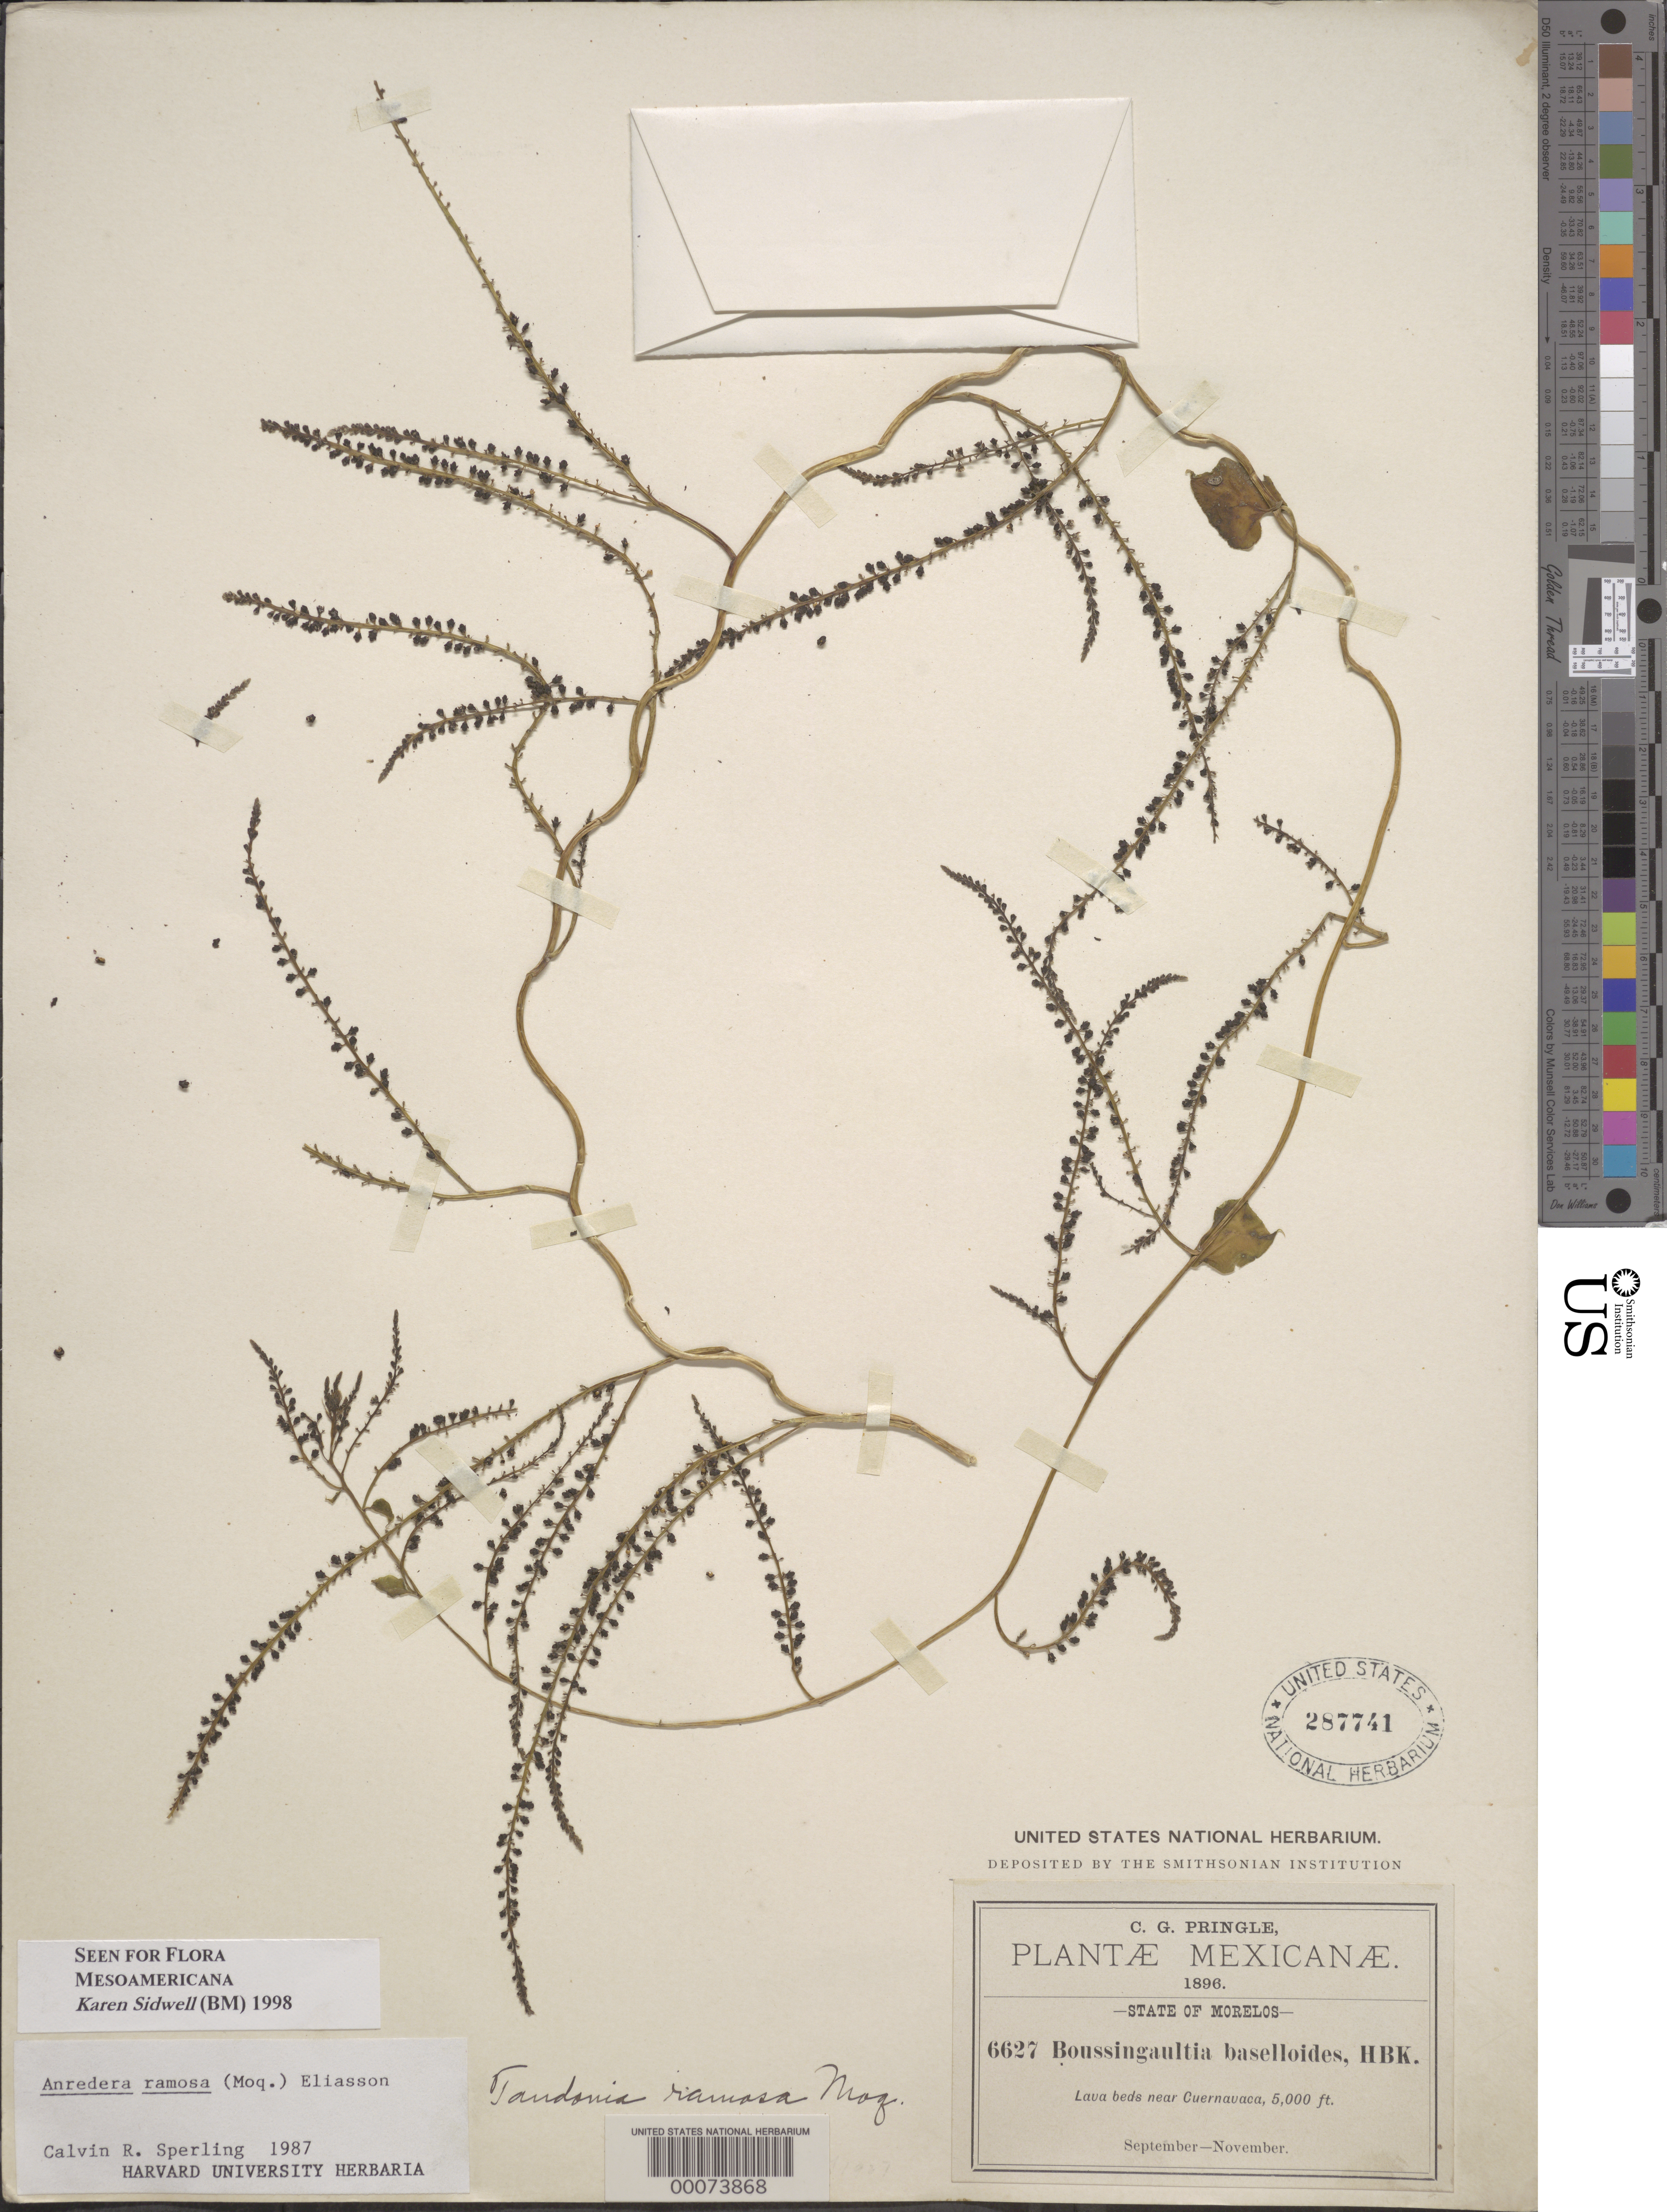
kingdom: Plantae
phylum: Tracheophyta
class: Magnoliopsida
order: Caryophyllales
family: Basellaceae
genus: Anredera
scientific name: Anredera ramosa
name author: (Moq.) Eliasson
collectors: C. G. Pringle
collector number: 6627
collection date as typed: Sep 1896 to -- Nov 1896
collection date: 1896-09/1896-11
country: Mexico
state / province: Morelos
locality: Near Cuernavaca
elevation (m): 1524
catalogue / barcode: US 287741